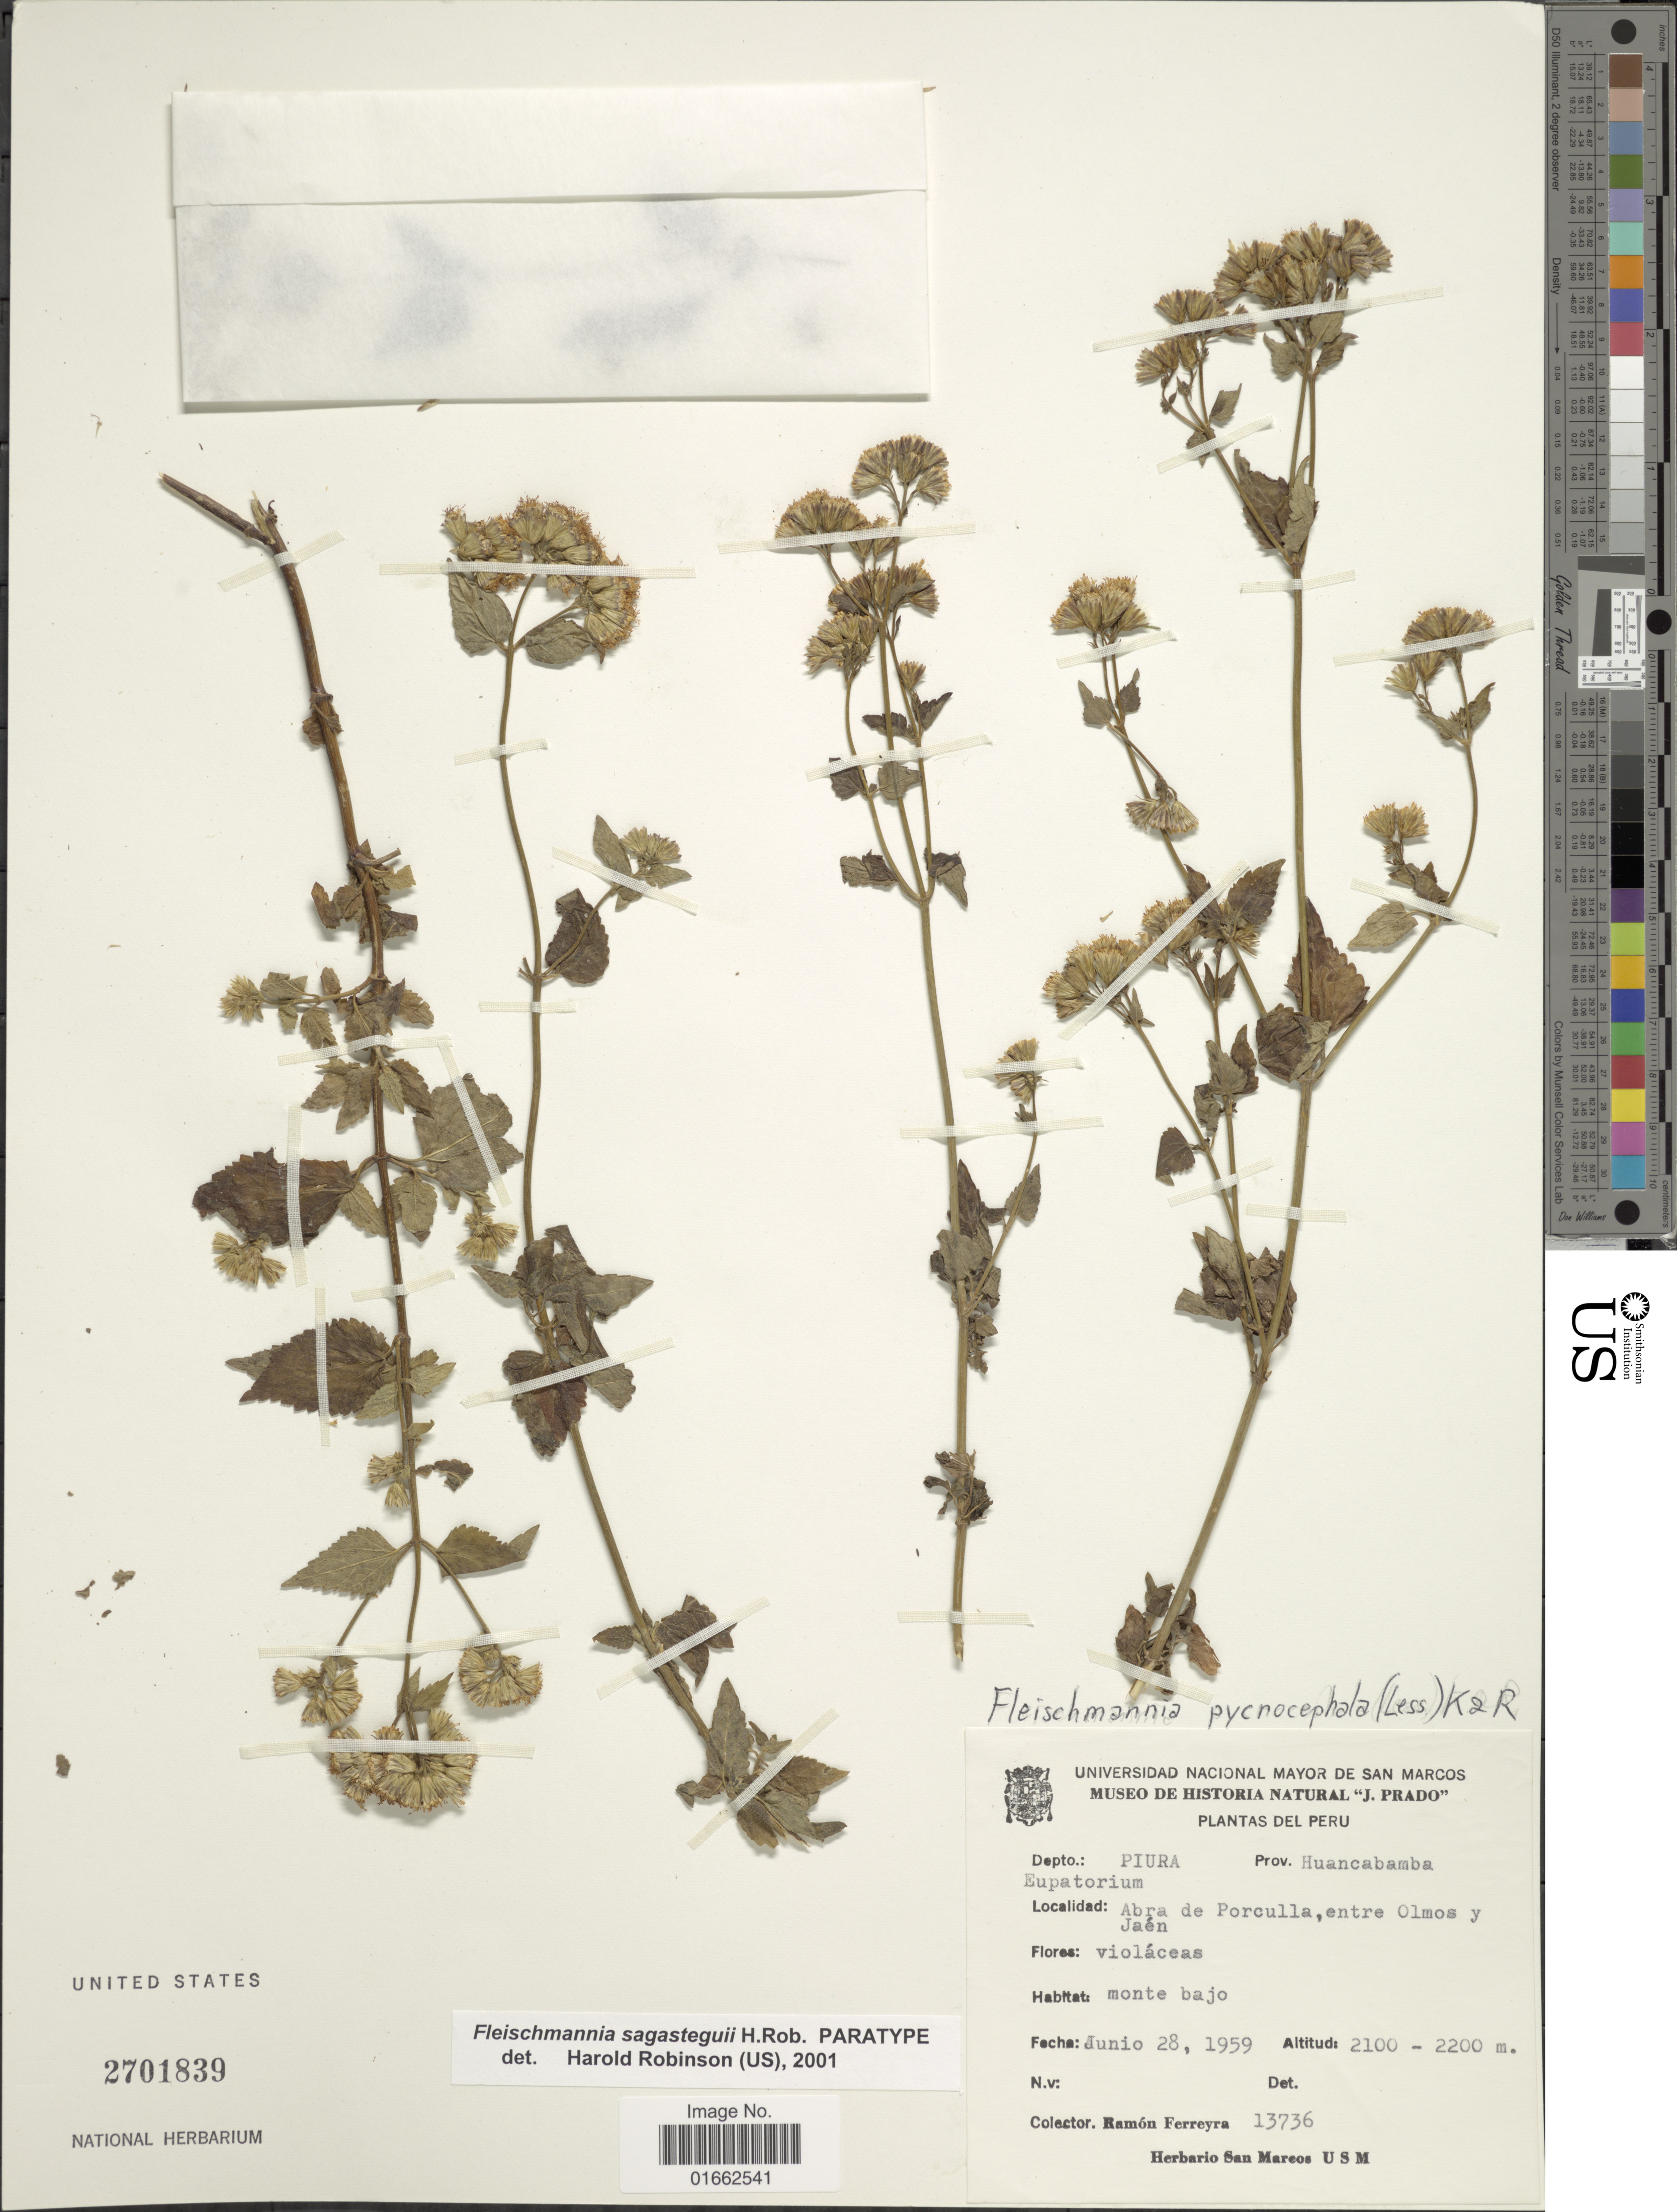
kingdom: Plantae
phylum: Tracheophyta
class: Magnoliopsida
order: Asterales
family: Asteraceae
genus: Fleischmannia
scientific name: Fleischmannia sagasteguii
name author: H. Rob.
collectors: R. A. Ferreyra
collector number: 13736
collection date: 1959-06-28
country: Peru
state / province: Piura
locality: Depto.: Piura. Prov. Huancabamba. Abra de Porculla, entre Olmos y Jaén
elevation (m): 2100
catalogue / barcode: US 2701839